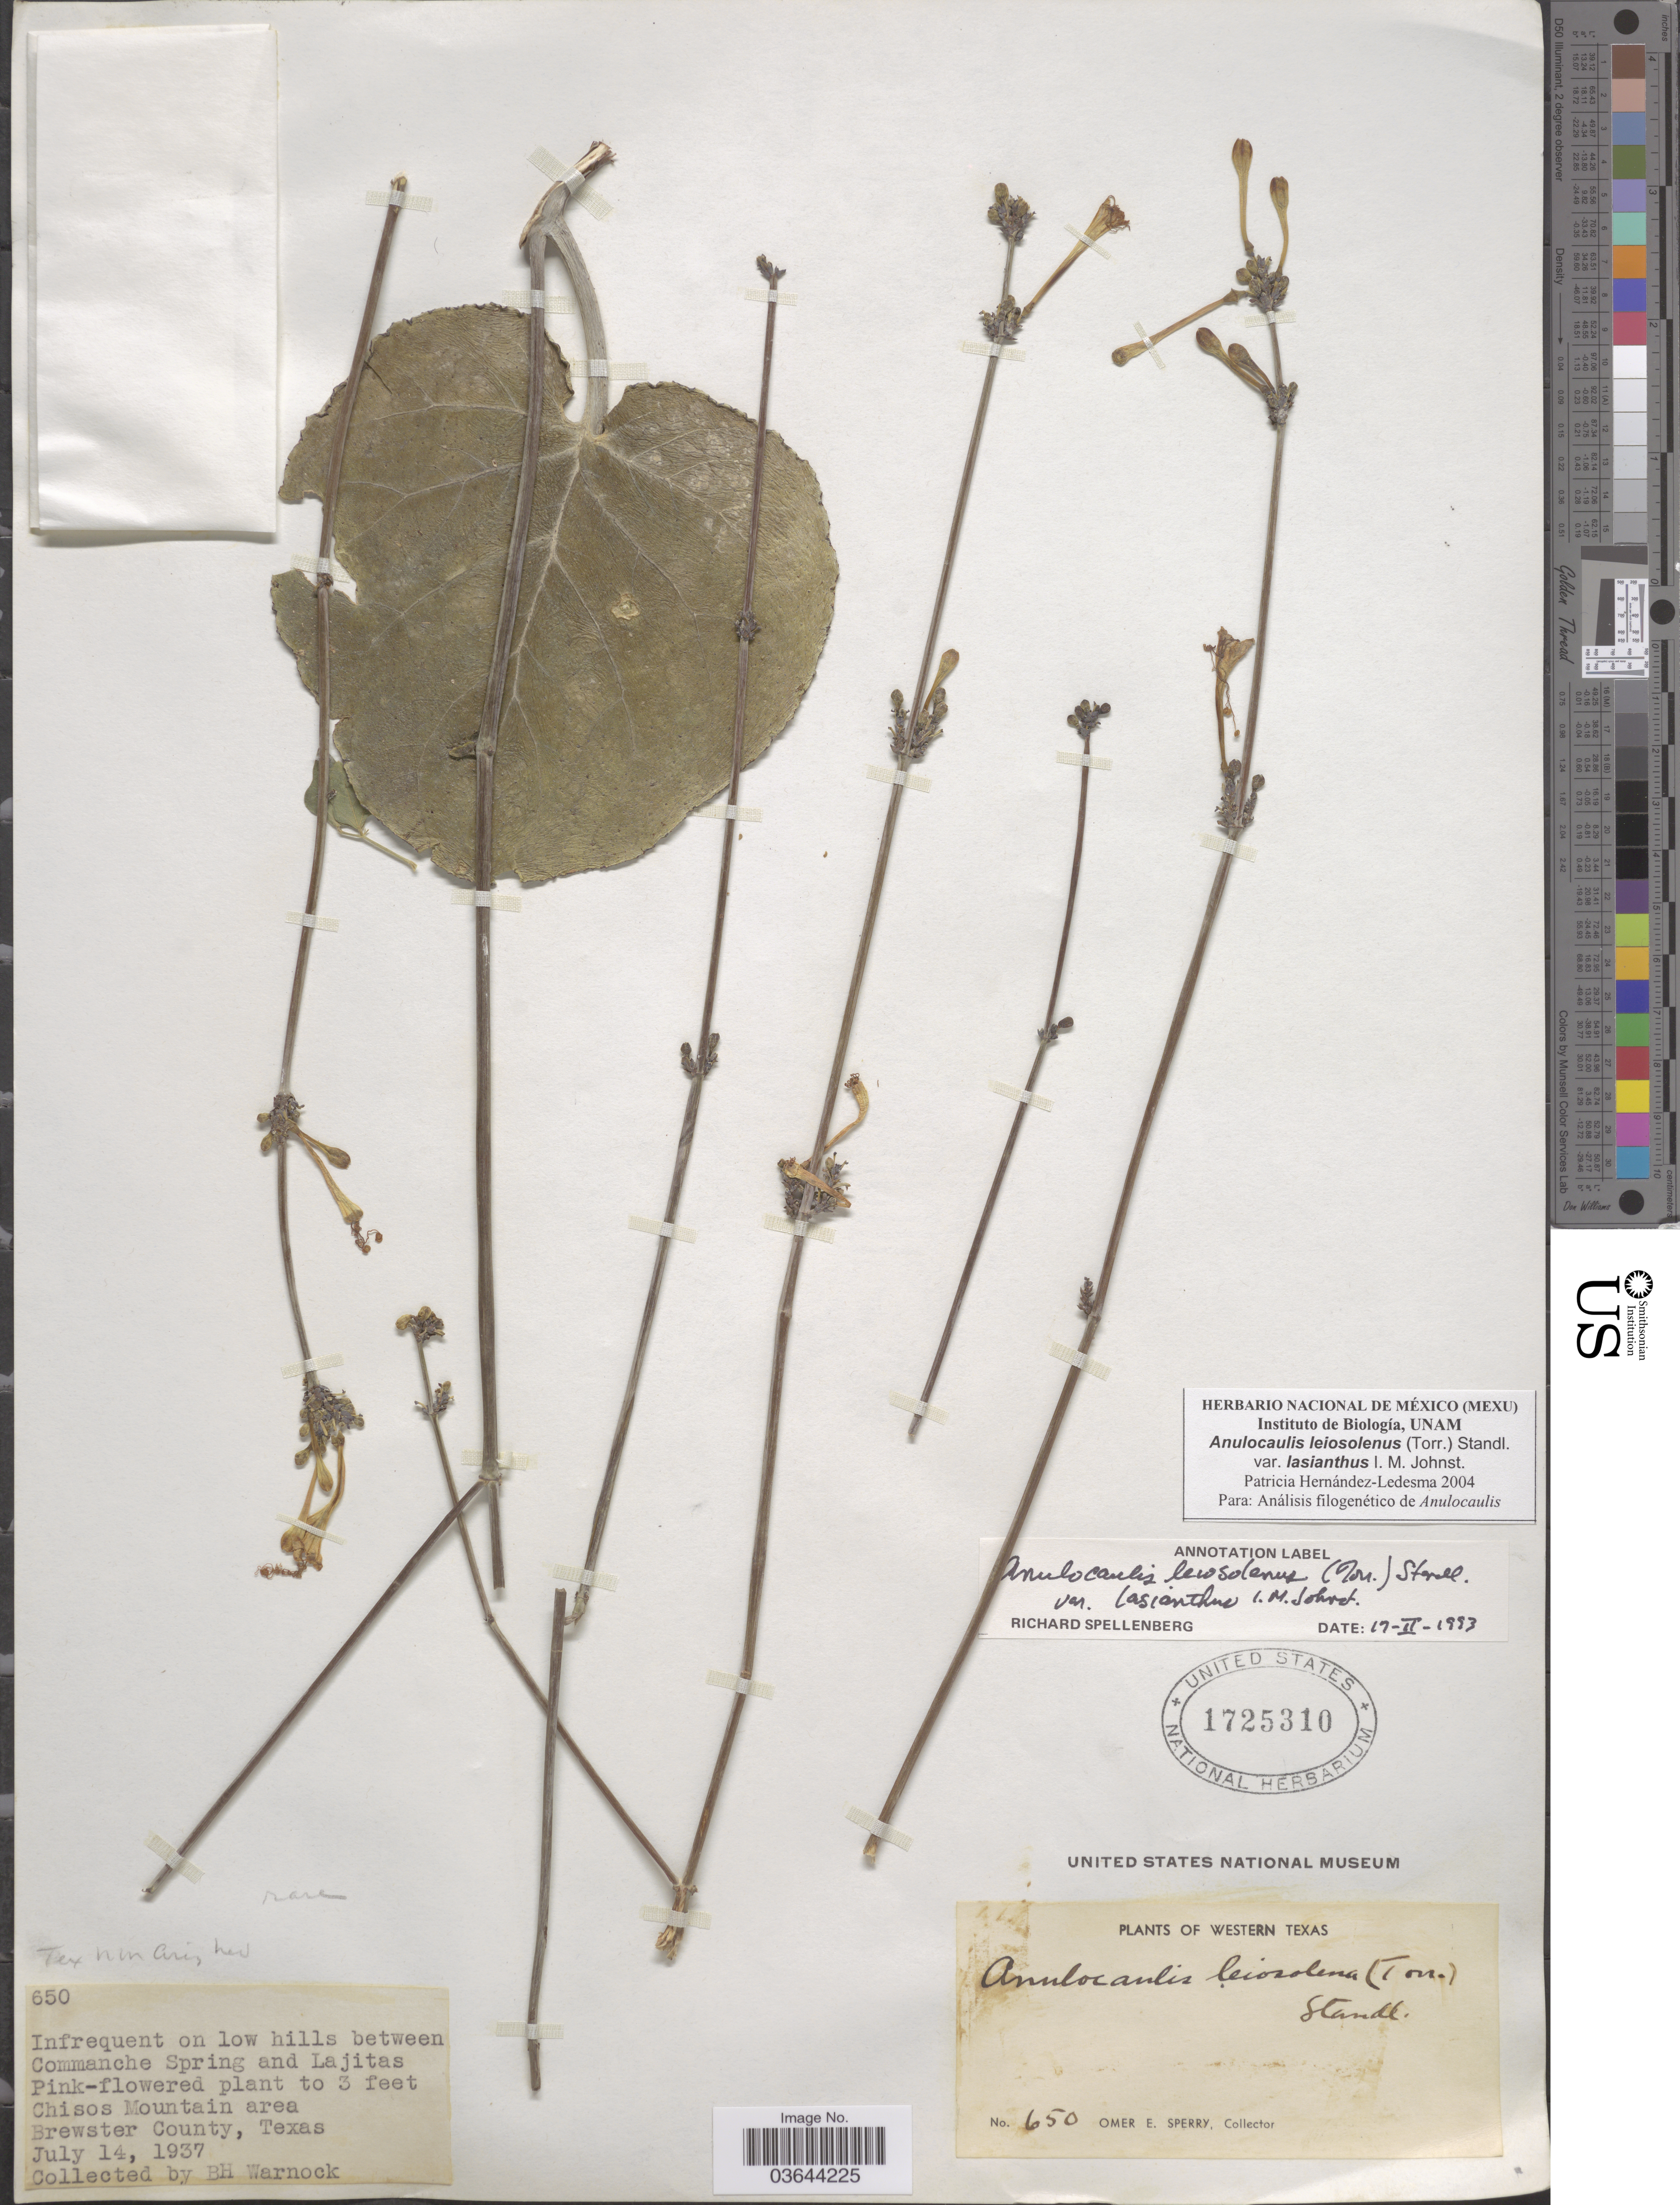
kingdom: Plantae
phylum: Tracheophyta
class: Magnoliopsida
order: Caryophyllales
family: Nyctaginaceae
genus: Anulocaulis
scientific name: Anulocaulis leiosolenus var. lasianthus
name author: I.M. Johnst.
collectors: B. H. Warnock & O. E. Sperry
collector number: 650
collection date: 1937-07-14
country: United States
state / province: Texas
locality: Low hills between Commanche Spring and Lajitas. Chisos Mountain area Brewster County. Western Texas.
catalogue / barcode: US 1725310